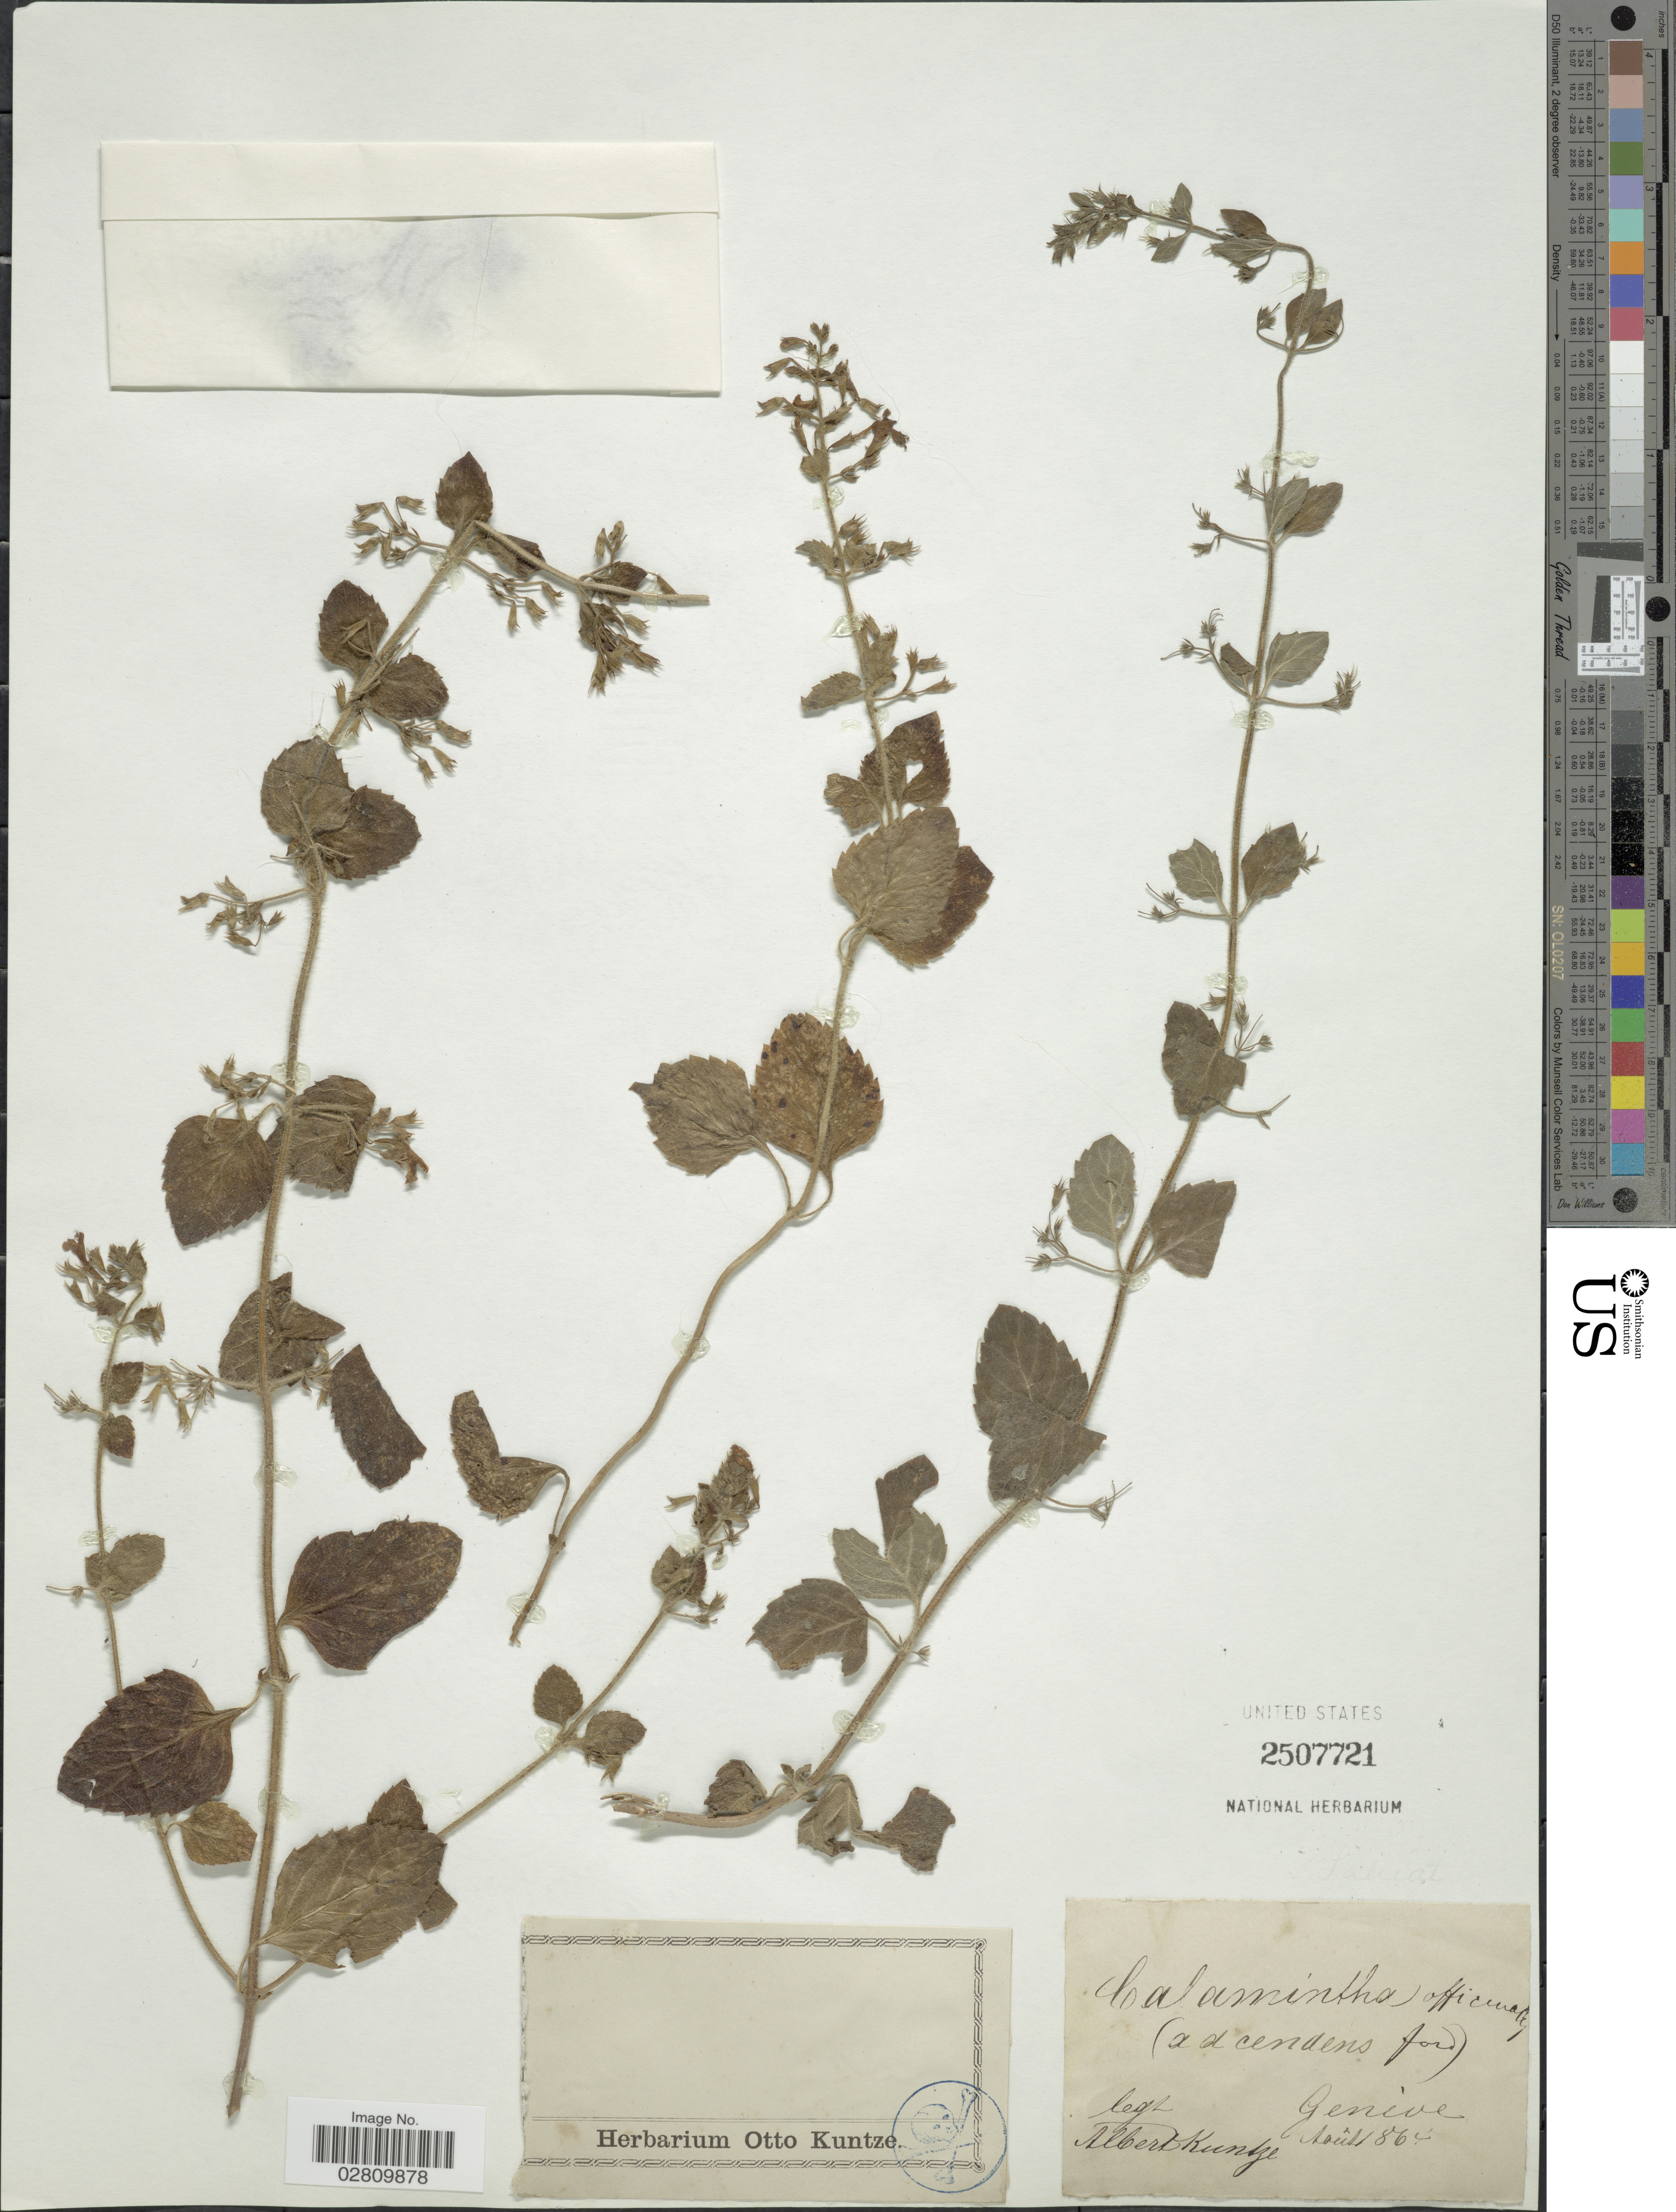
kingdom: Plantae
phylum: Tracheophyta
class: Magnoliopsida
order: Lamiales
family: Lamiaceae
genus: Calamintha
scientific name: Calamintha officinalis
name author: Moench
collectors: A. Kuntze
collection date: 1864-08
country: Switzerland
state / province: Genève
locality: Genève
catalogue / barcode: US 2507721